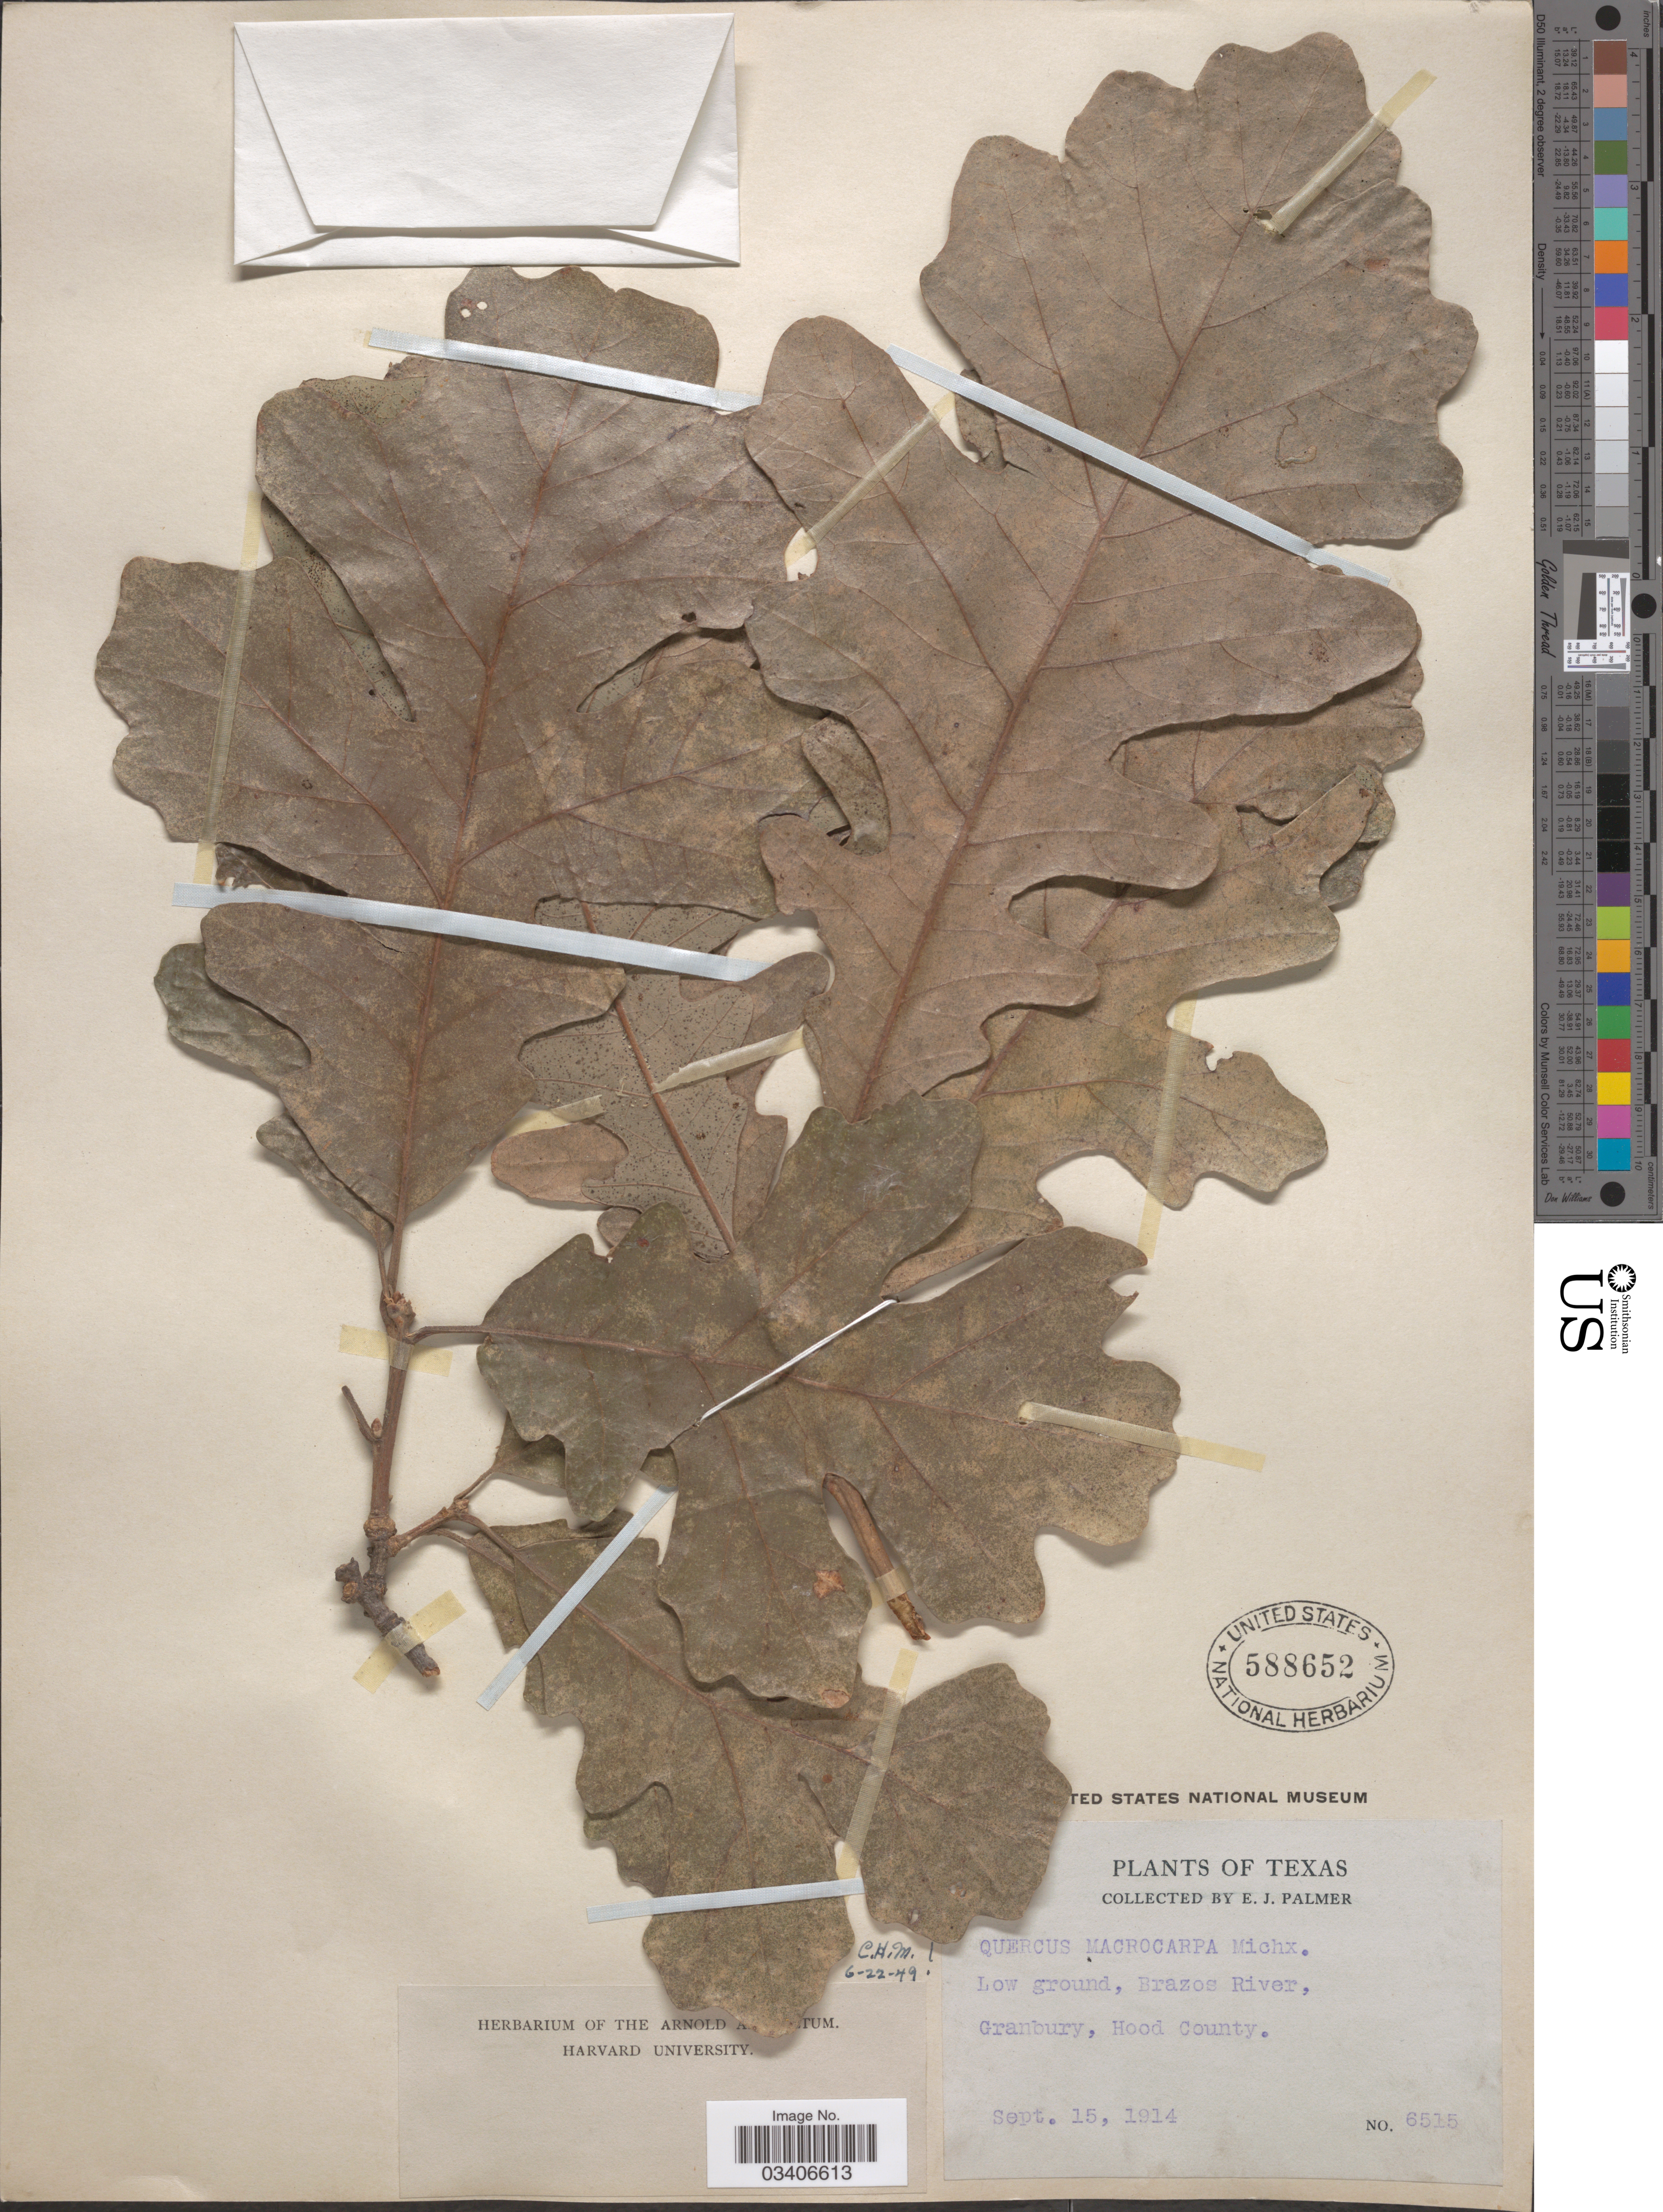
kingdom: Plantae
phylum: Tracheophyta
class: Magnoliopsida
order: Fagales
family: Fagaceae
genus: Quercus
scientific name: Quercus macrocarpa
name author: Michx.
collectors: E. J. Palmer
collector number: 6515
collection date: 1914-09-15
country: United States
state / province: Texas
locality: Low ground, Brazos River, Granbury, Hood County.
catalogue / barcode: US 588652